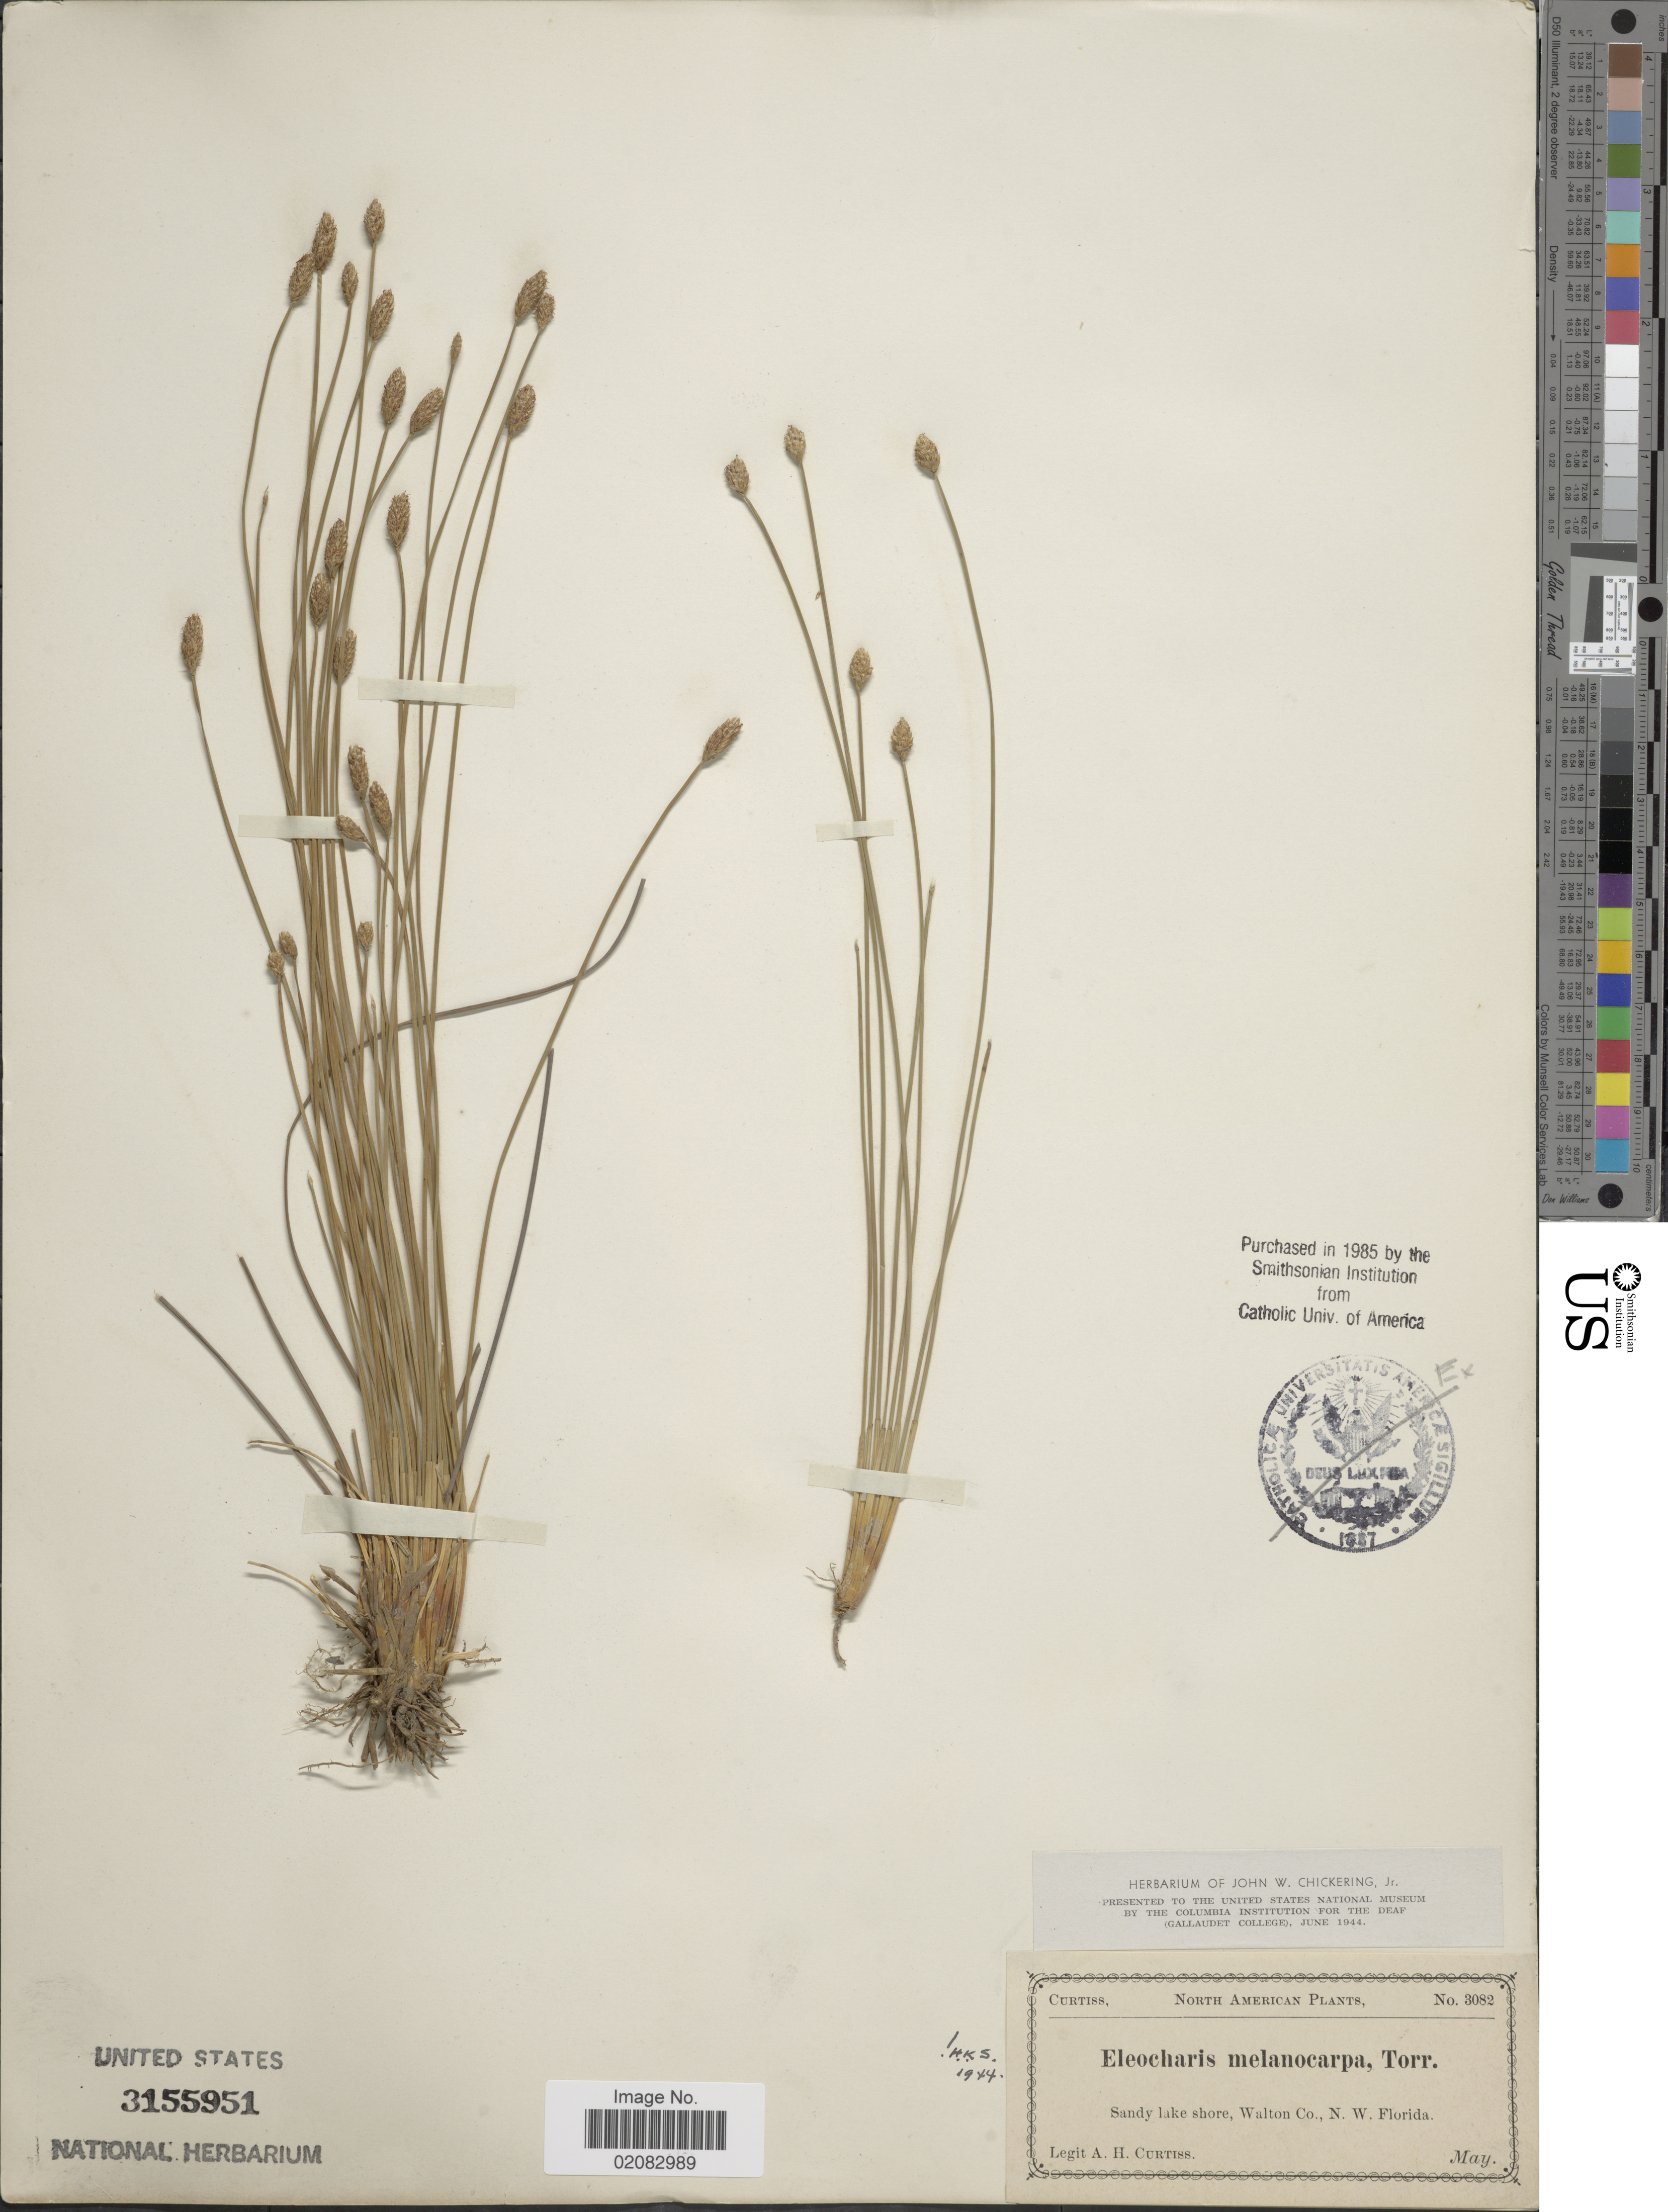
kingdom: Plantae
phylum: Tracheophyta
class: Liliopsida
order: Poales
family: Cyperaceae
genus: Eleocharis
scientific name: Eleocharis melanocarpa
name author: Torr.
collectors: A. H. Curtiss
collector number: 3082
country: United States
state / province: Florida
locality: Sandy lake shore, Walton Co., N.W. Florida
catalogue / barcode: US 3155951